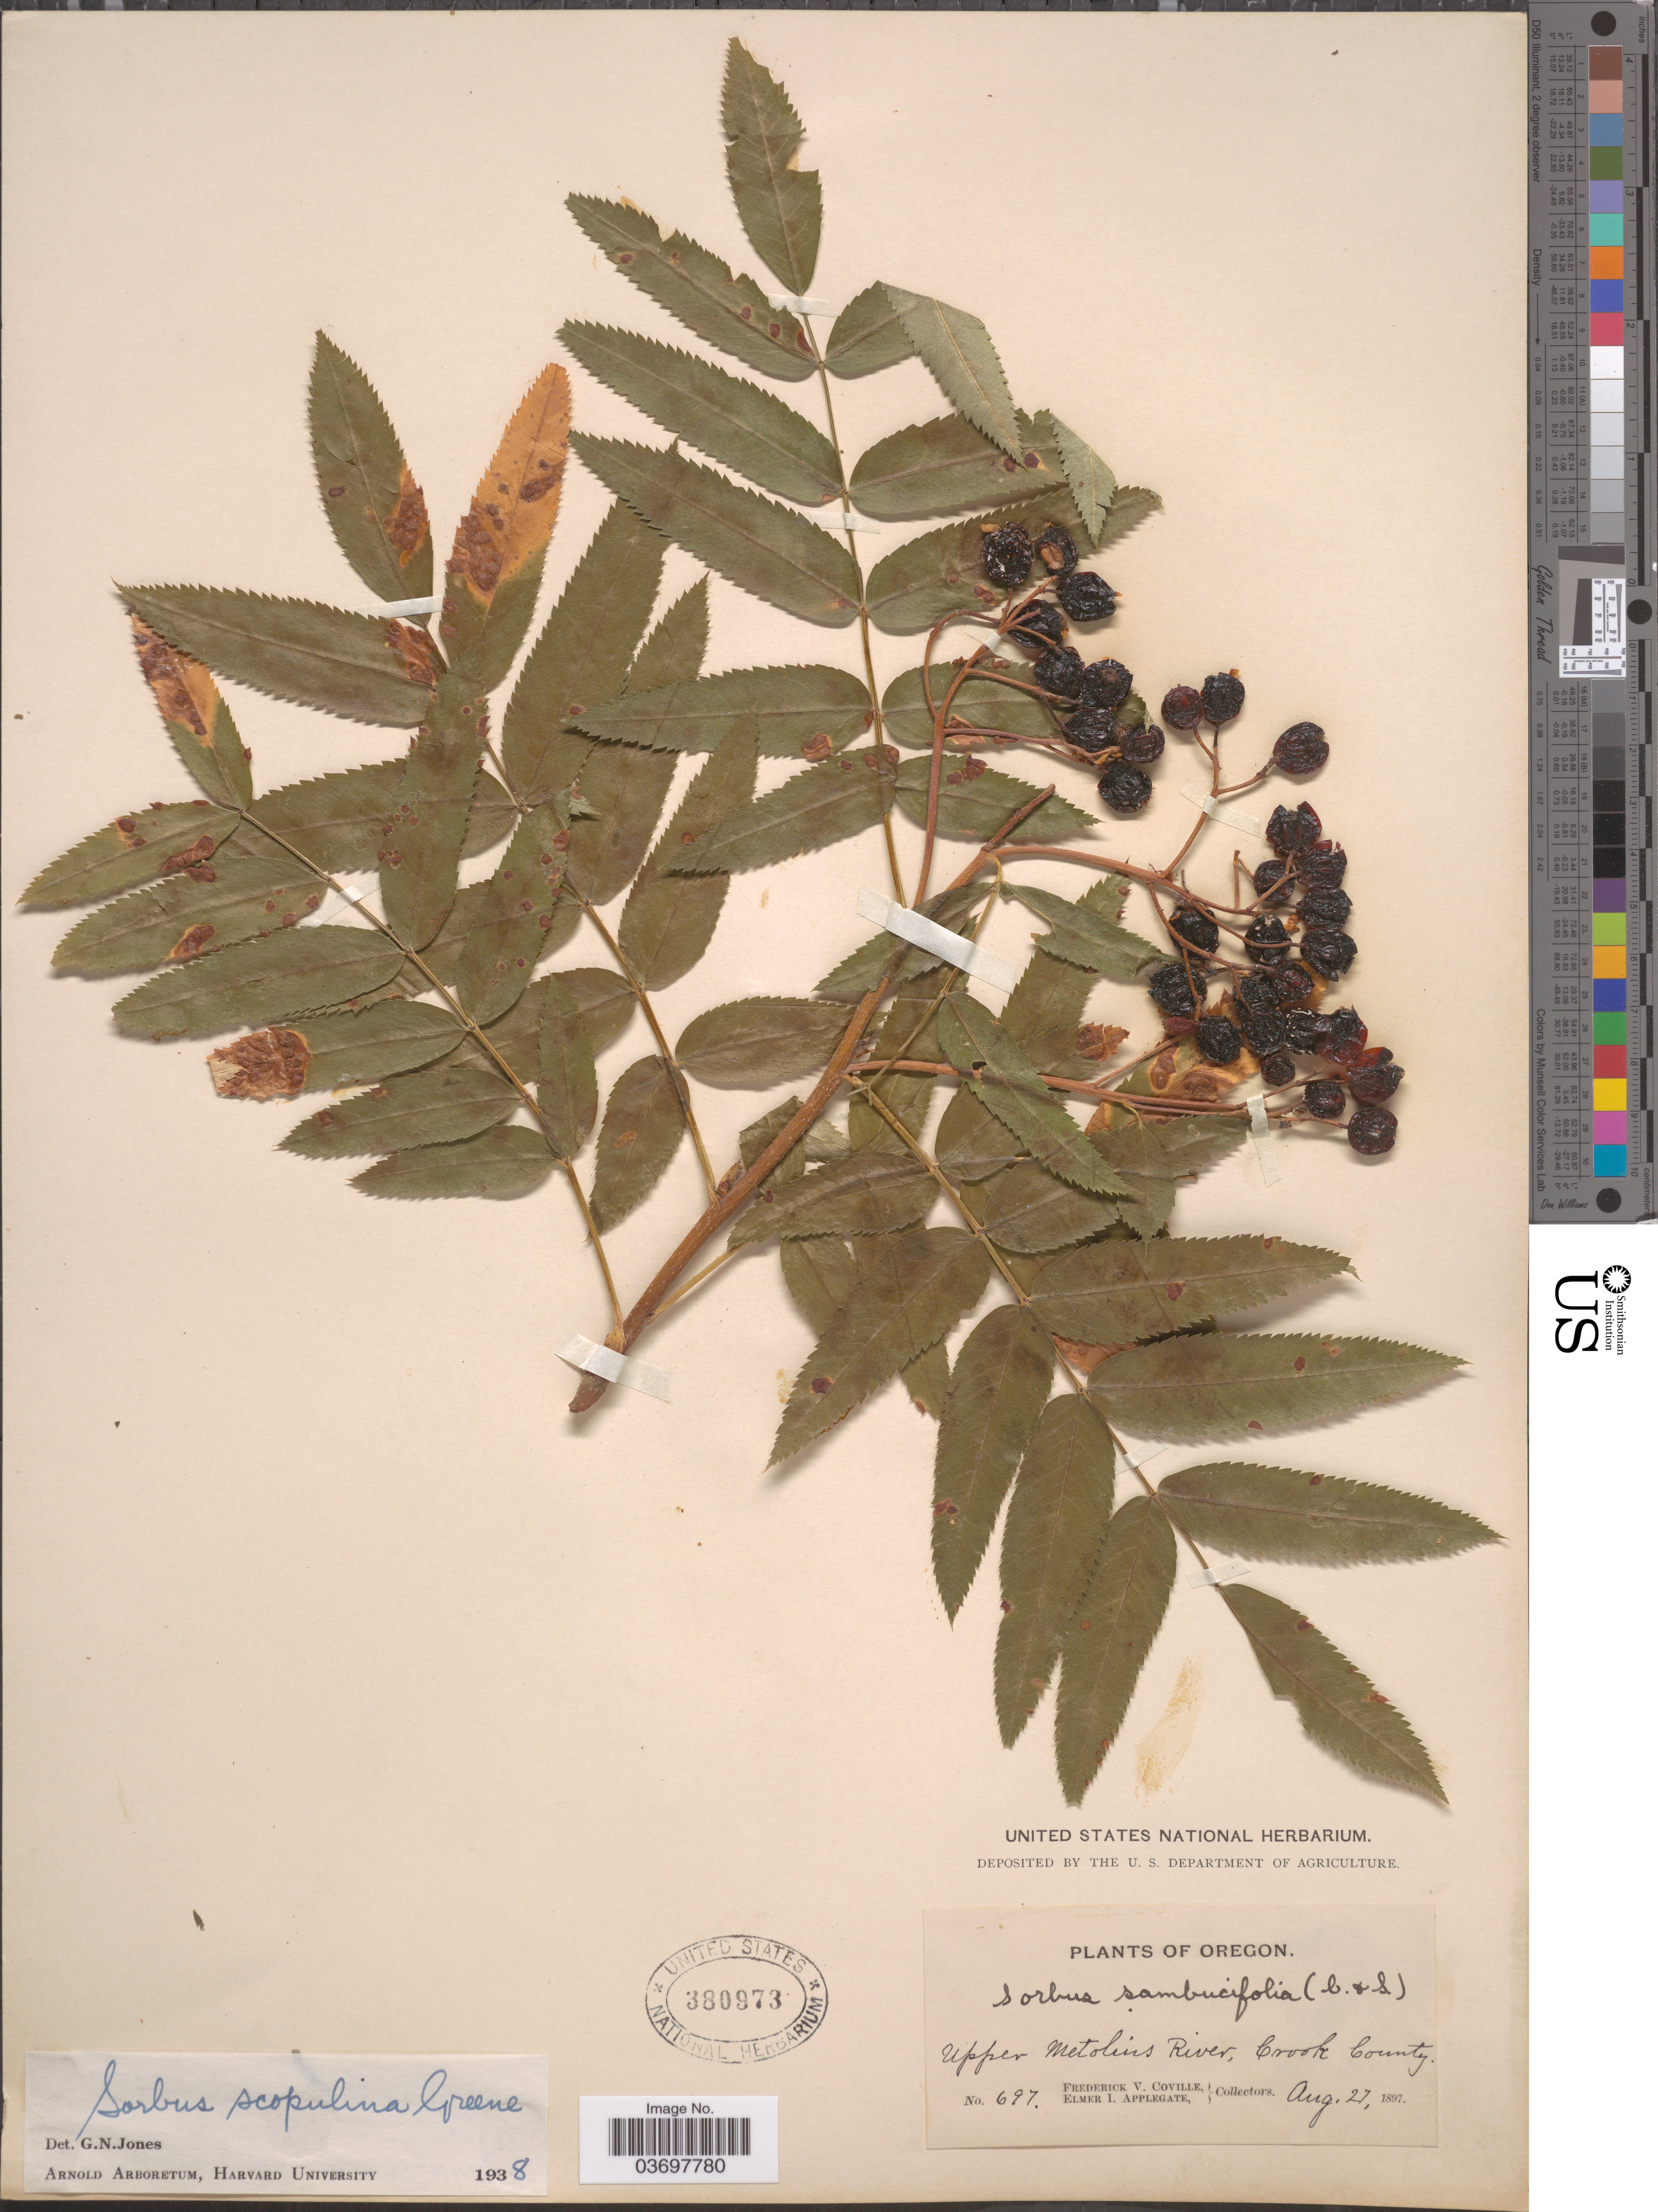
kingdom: Plantae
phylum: Tracheophyta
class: Magnoliopsida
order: Rosales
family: Rosaceae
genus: Sorbus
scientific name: Sorbus scopulina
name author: Greene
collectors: F. V. Coville & E. I. Applegate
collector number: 697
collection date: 1897-08-27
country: United States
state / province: Oregon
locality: Upper Metolius River, Crook County.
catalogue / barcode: US 380973